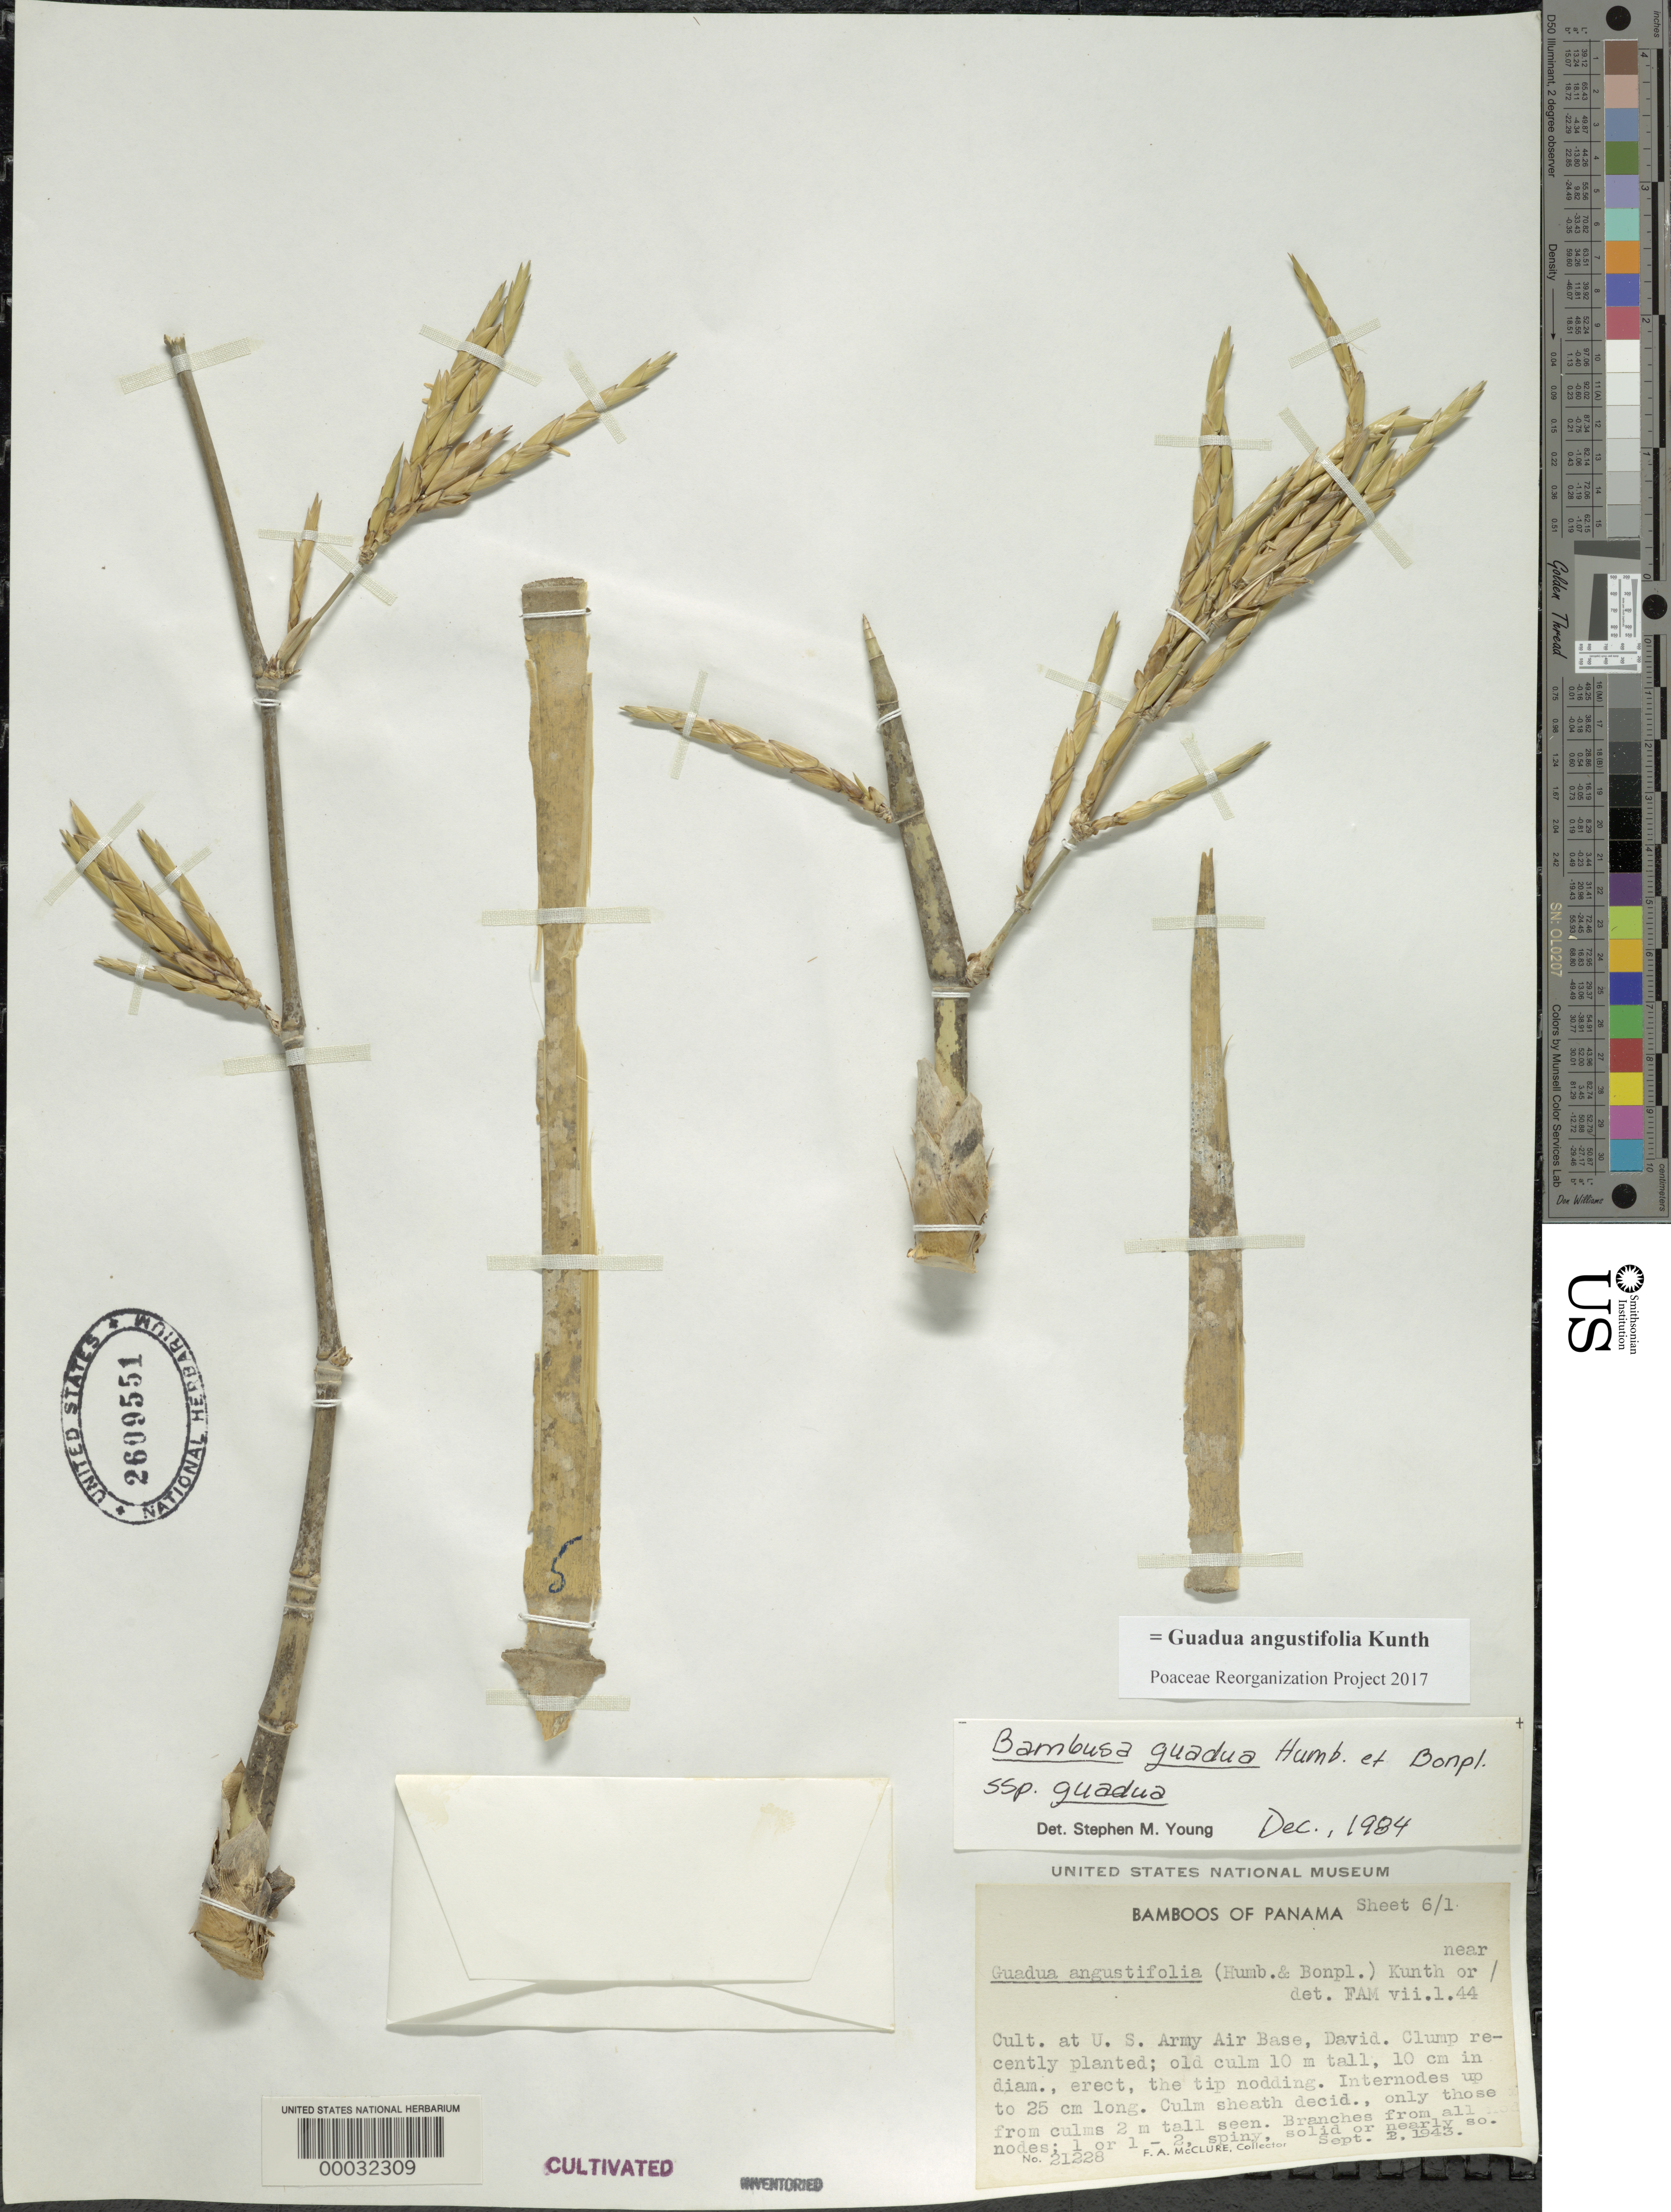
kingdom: Plantae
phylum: Tracheophyta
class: Liliopsida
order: Poales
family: Poaceae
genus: Guadua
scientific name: Guadua angustifolia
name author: Kunth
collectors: F. A. McClure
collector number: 21228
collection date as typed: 02 Sep 1943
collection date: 1943-09-02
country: Panama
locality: U.S. Army Air Base, David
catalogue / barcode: US 2609551